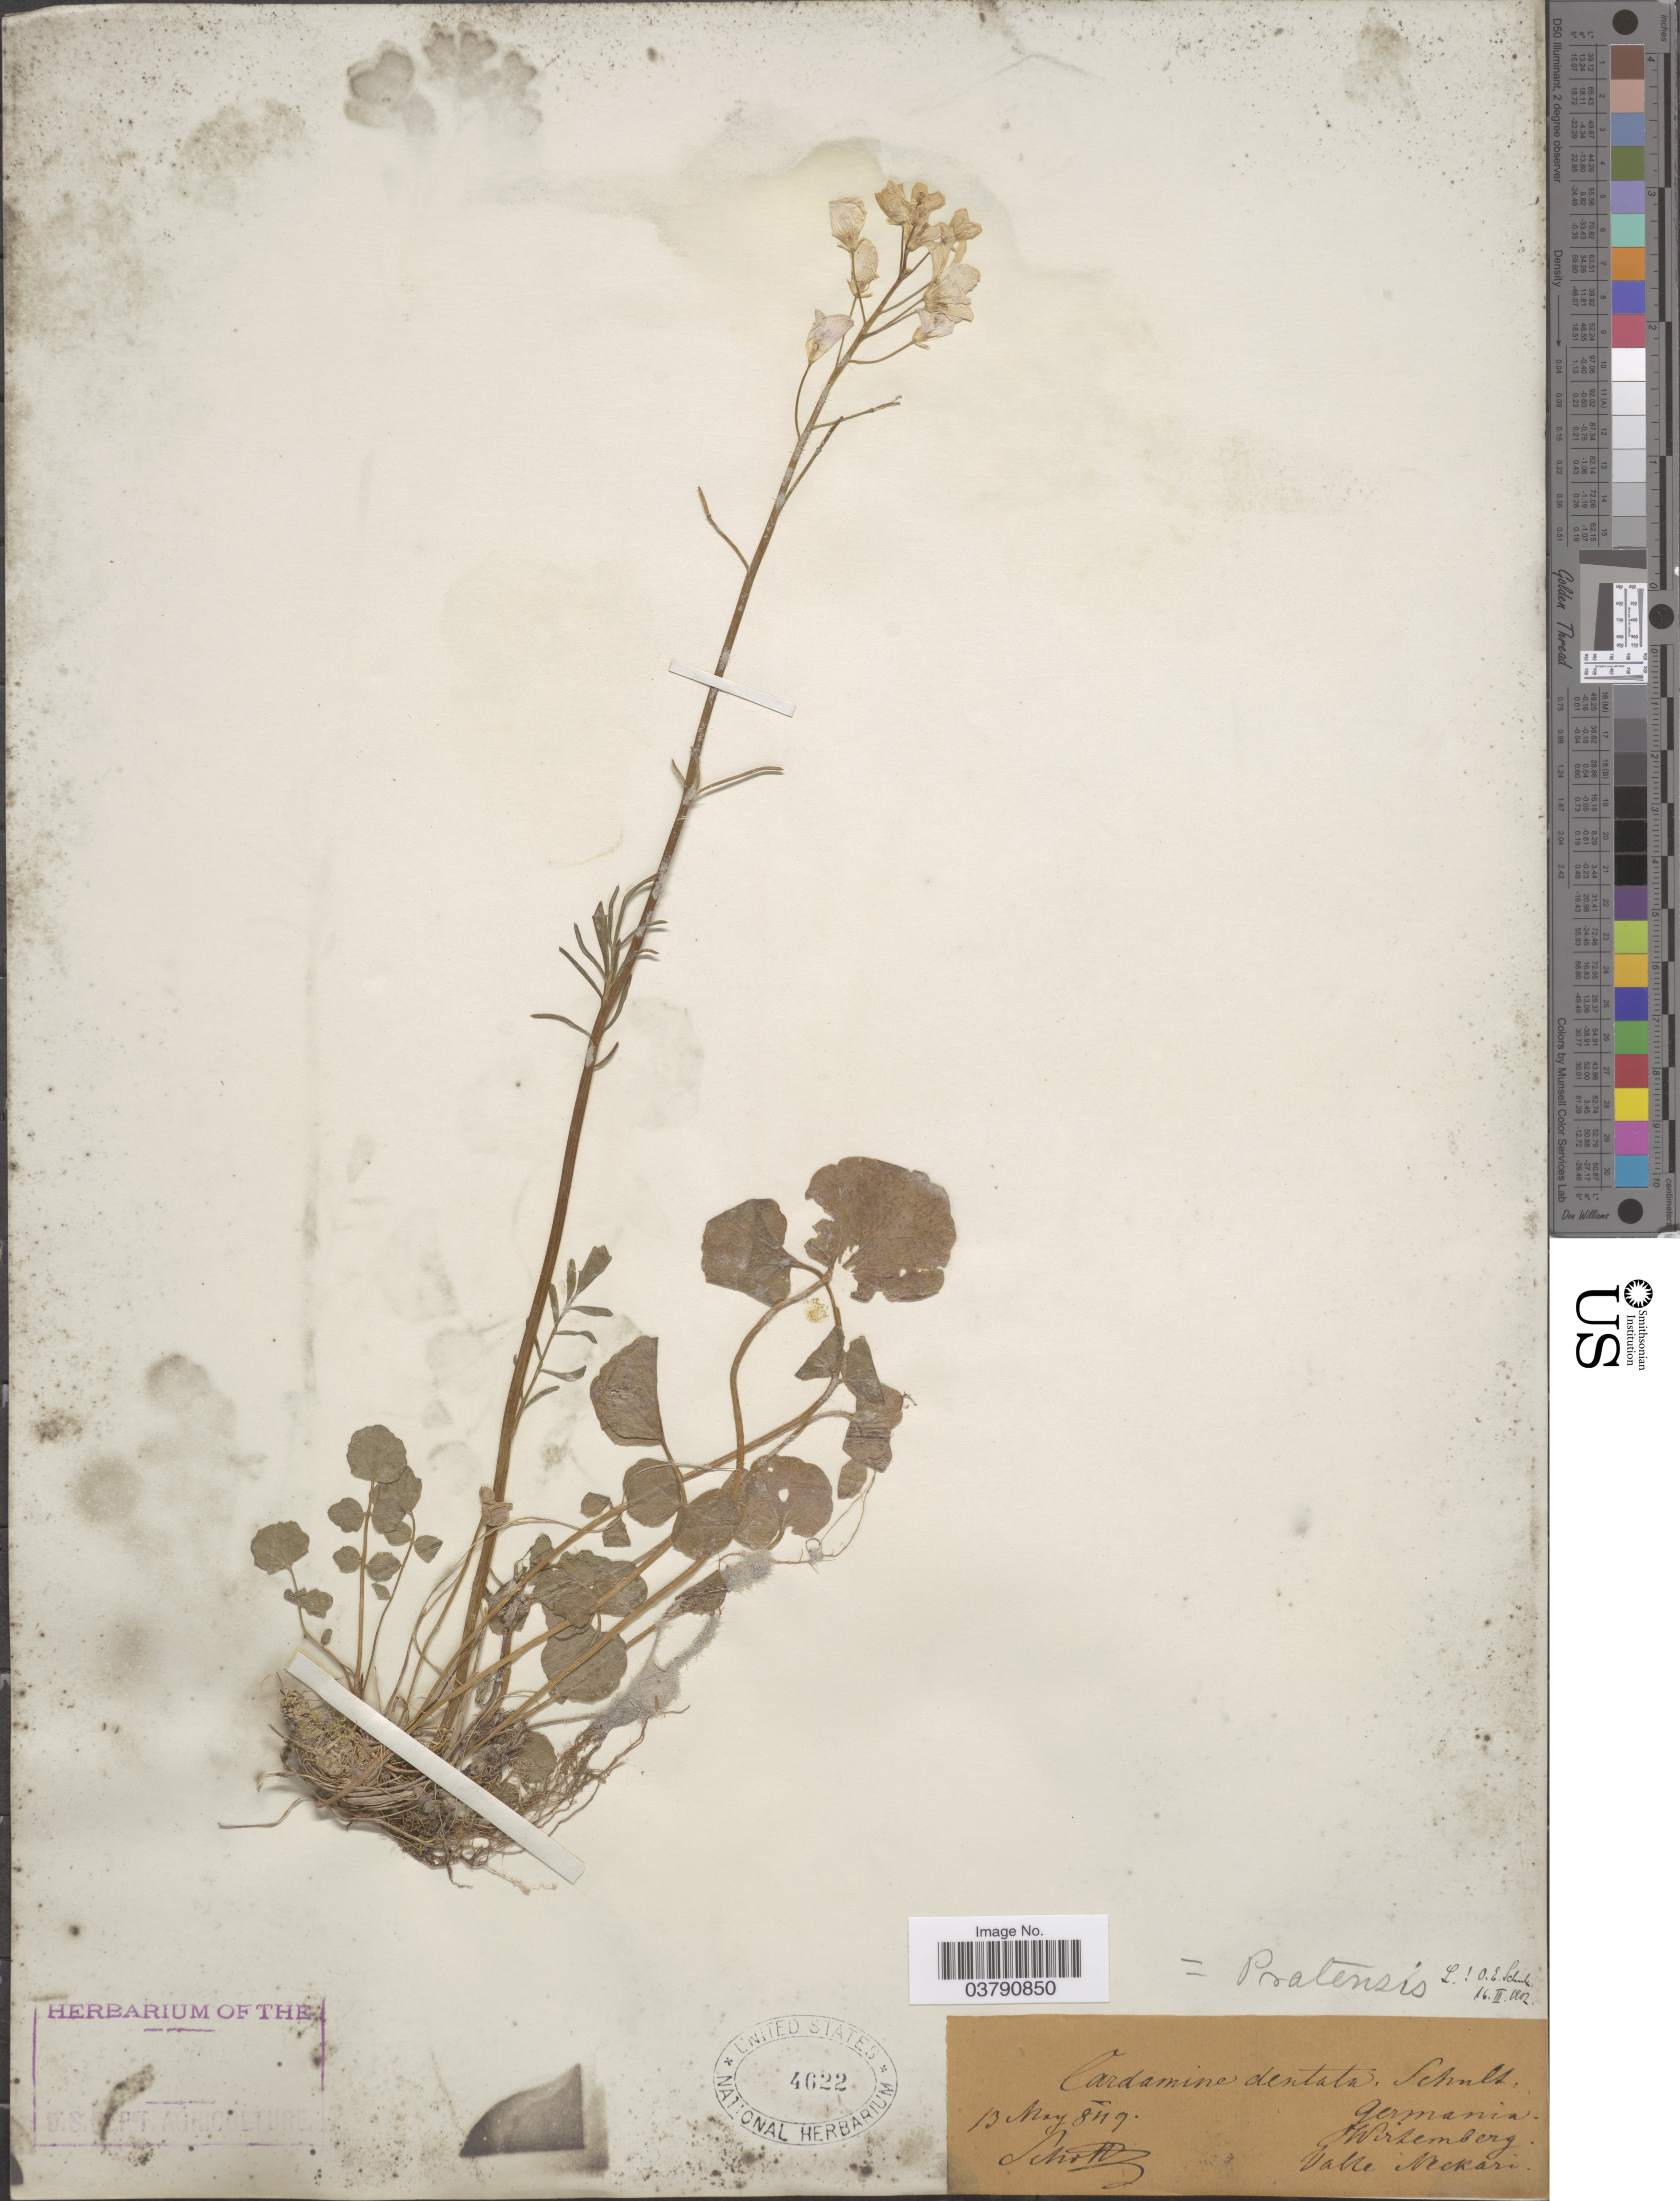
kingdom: Plantae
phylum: Tracheophyta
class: Magnoliopsida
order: Brassicales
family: Brassicaceae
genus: Cardamine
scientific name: Cardamine pratensis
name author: L.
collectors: Schott, --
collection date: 1849-05-13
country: Germany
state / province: Baden-Württemberg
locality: Wirtemberg. Valle Neckari.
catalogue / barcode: US 4622